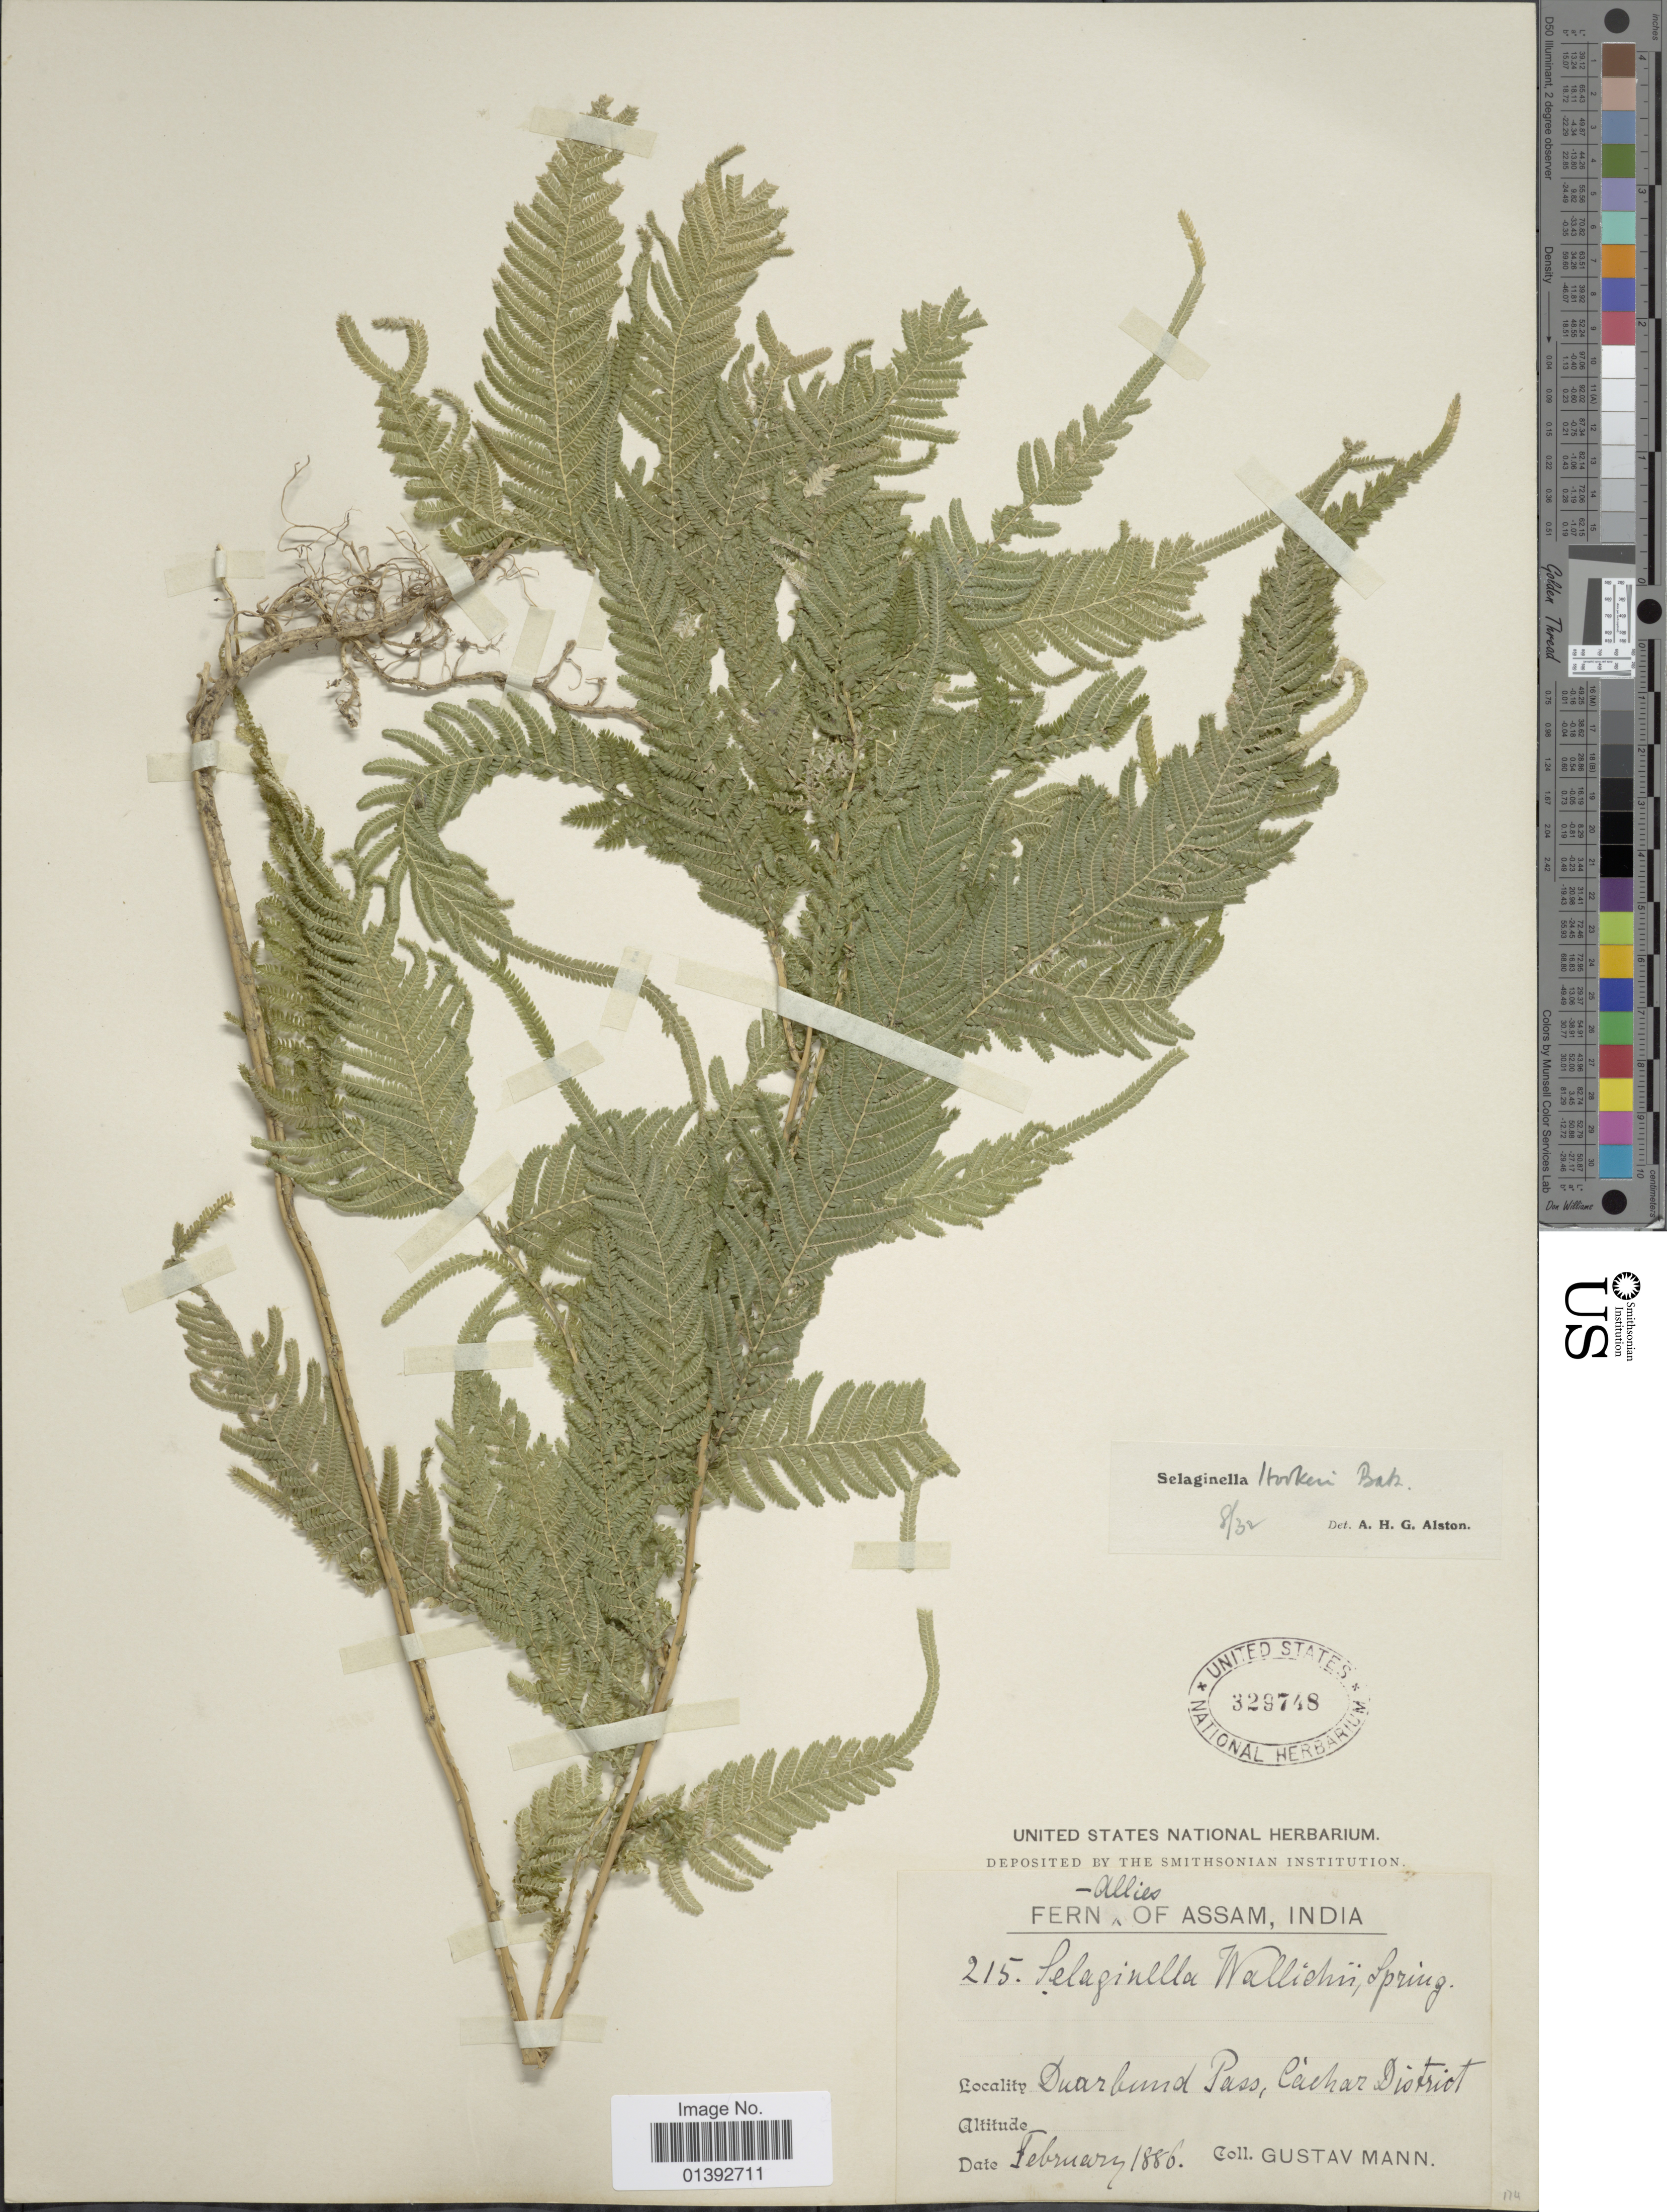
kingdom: Plantae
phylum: Tracheophyta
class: Lycopodiopsida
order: Selaginellales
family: Selaginellaceae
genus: Selaginella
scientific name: Selaginella hookeri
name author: Baker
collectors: G. Mann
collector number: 215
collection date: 1886-02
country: India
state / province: Assam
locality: Duarbund Pass, Cachar District.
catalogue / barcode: US 329748